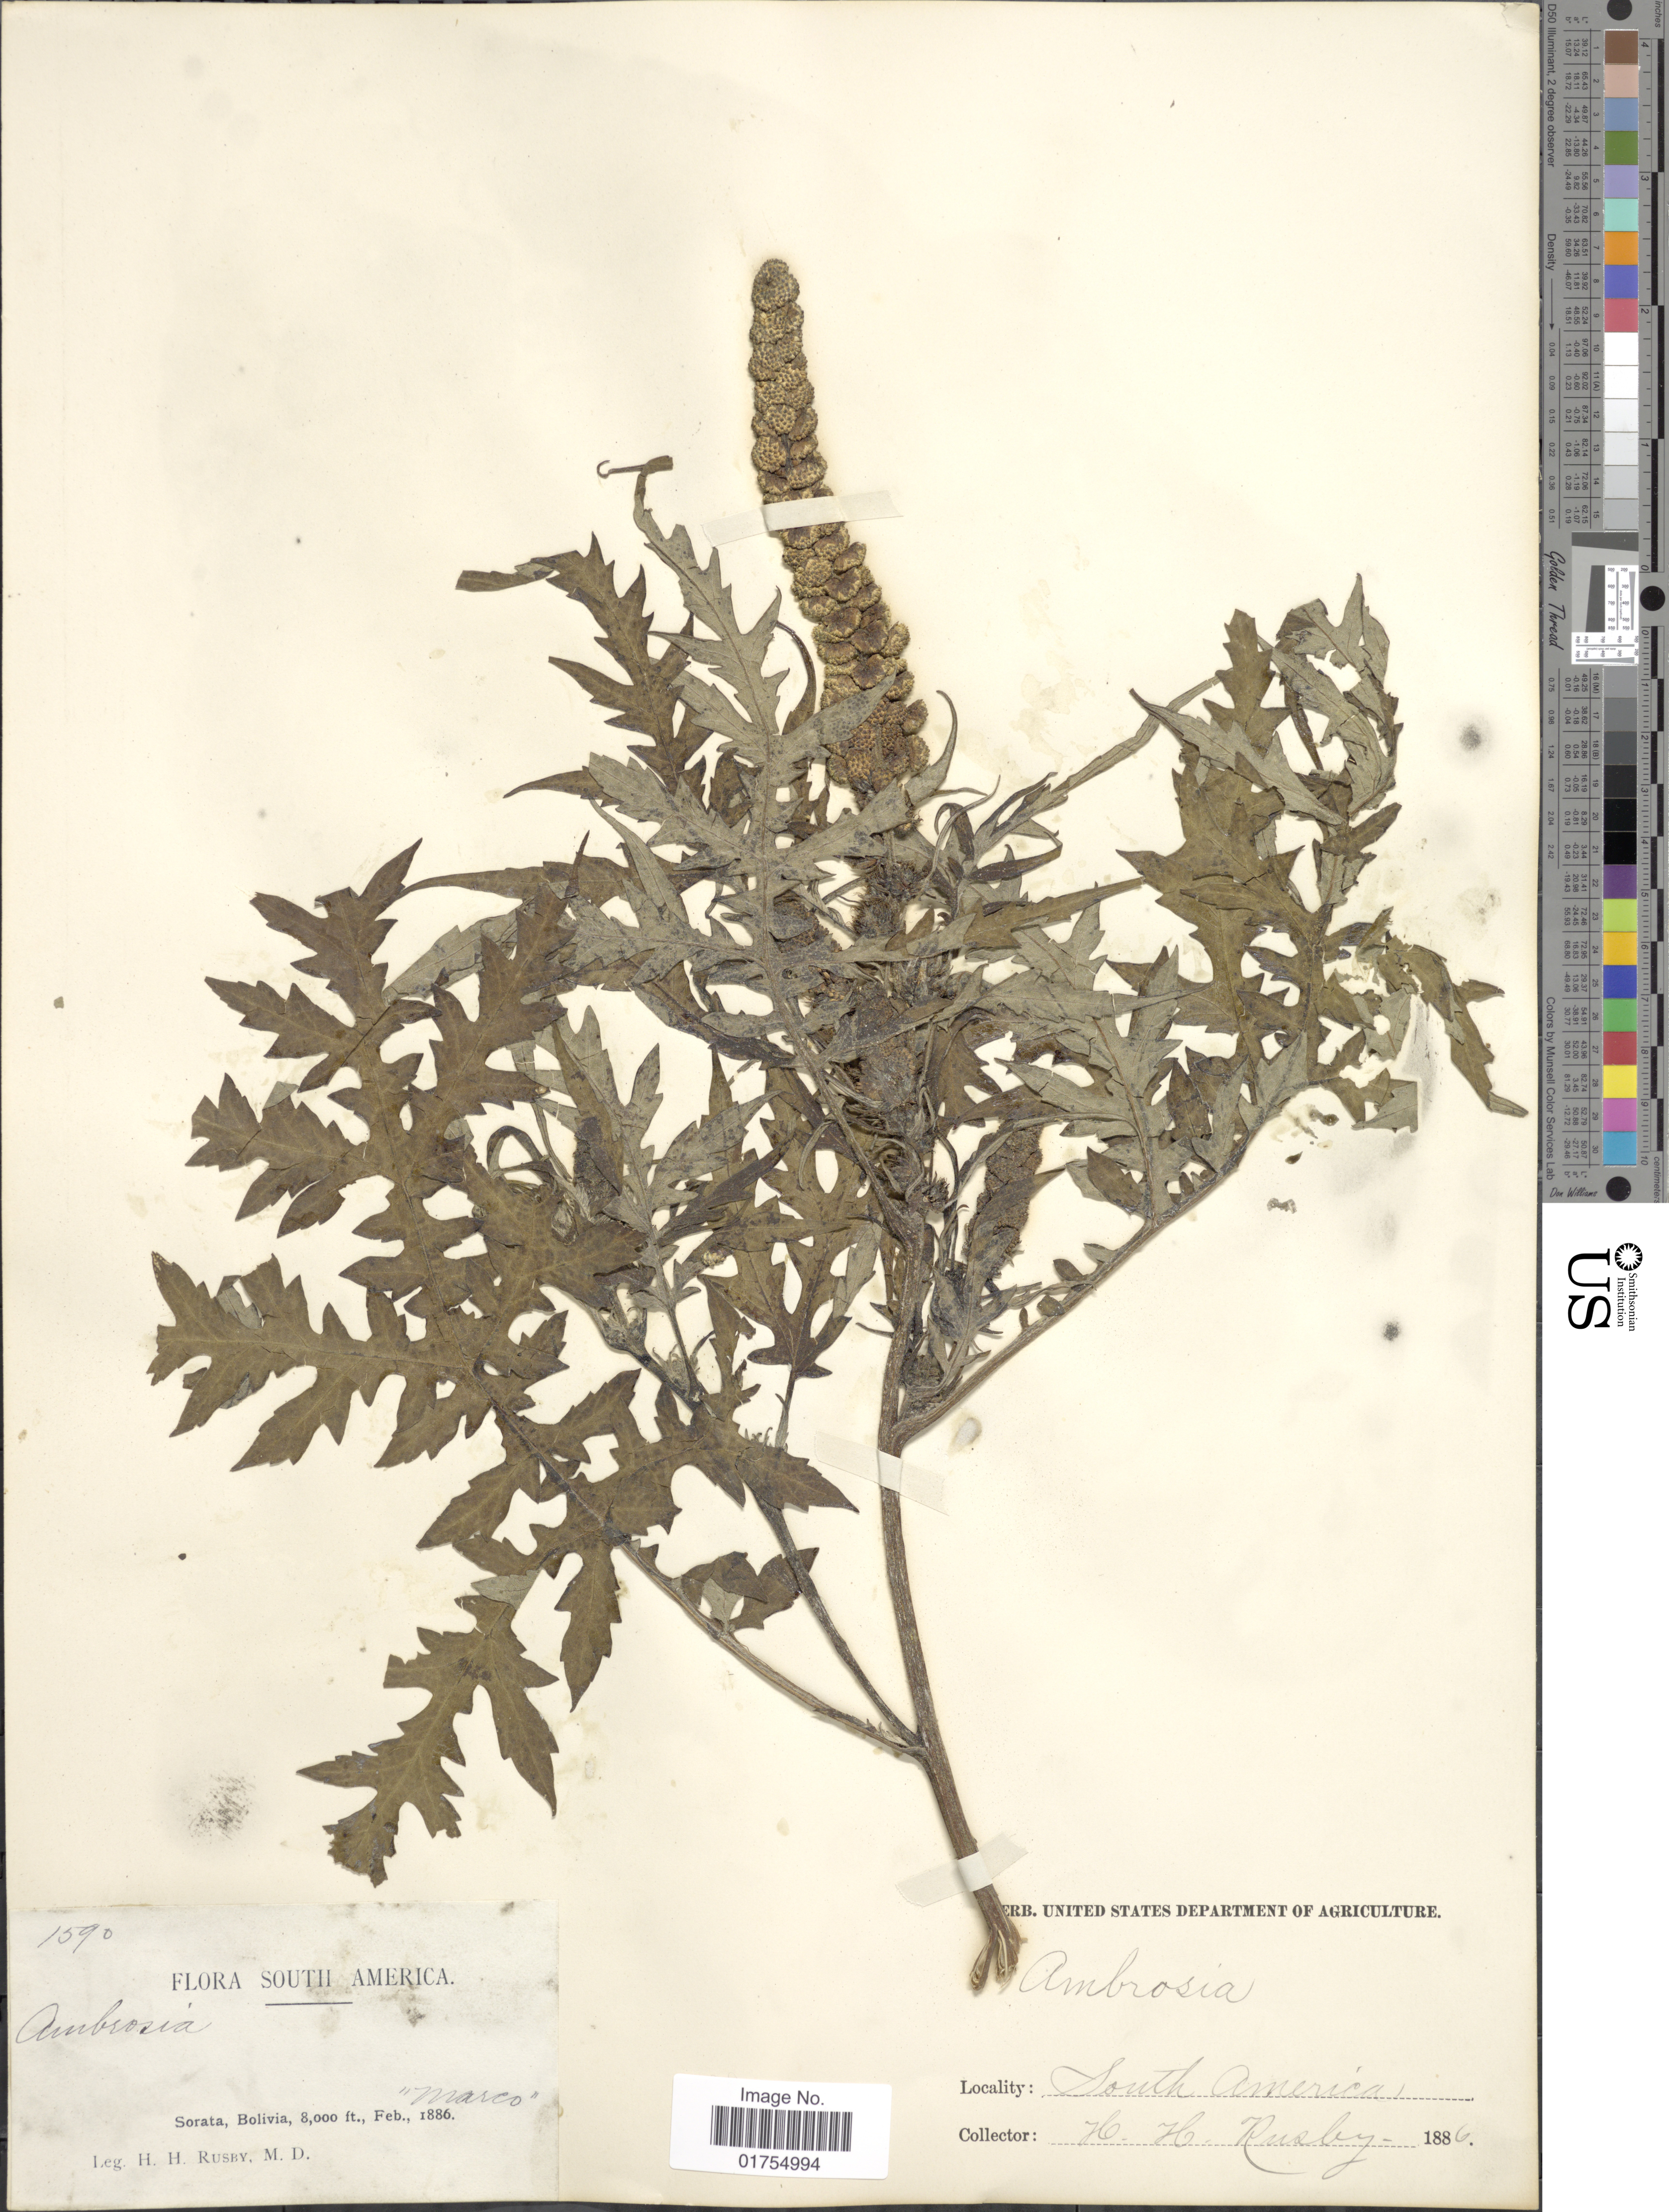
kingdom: Plantae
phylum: Tracheophyta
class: Magnoliopsida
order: Asterales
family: Asteraceae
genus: Franseria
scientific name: Franseria artemisioides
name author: Willd.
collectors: H. H. Rusby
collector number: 1590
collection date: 1886-02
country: Bolivia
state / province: La Páz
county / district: Larecaja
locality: Sorata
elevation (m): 2438